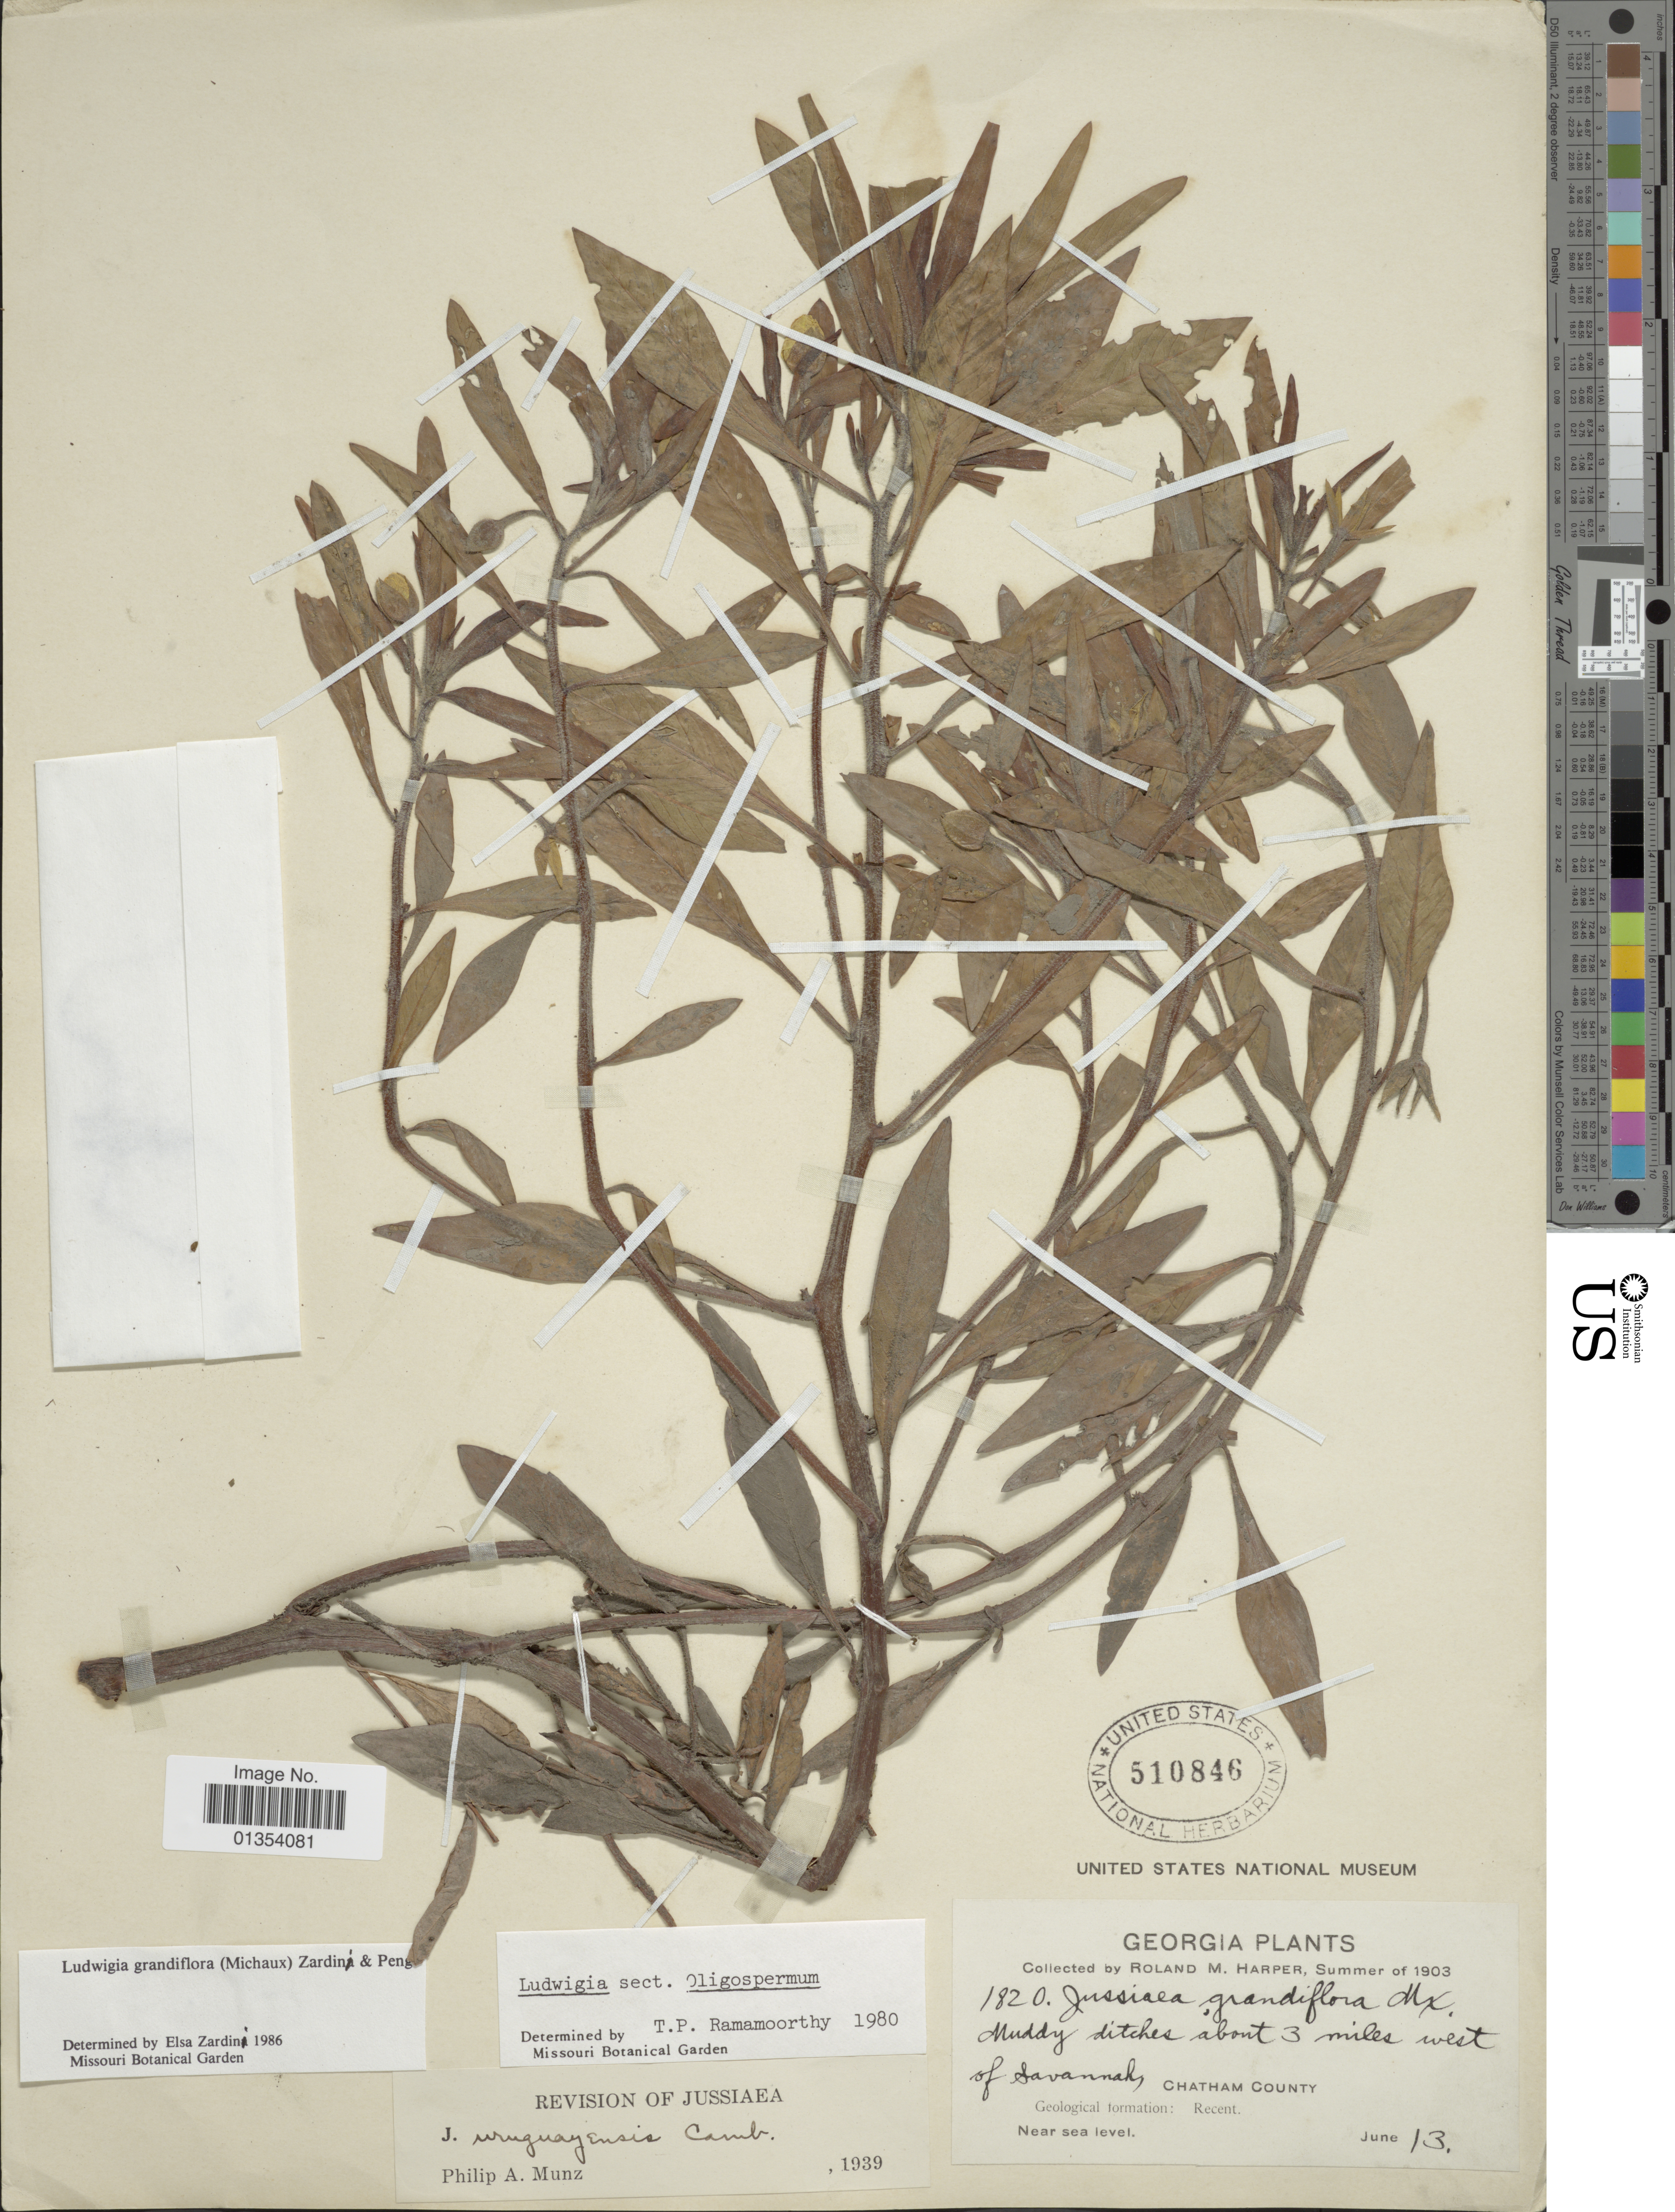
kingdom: Plantae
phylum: Tracheophyta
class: Magnoliopsida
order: Myrtales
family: Onagraceae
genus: Ludwigia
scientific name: Ludwigia grandiflora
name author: (Michx.) Greuter & Burdet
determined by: Zardini, E. M.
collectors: R. M. Harper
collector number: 1820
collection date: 1903-06-13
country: United States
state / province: Georgia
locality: Muddy ditches about 3 miles west of savannah, Chatham County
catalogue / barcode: US 510846